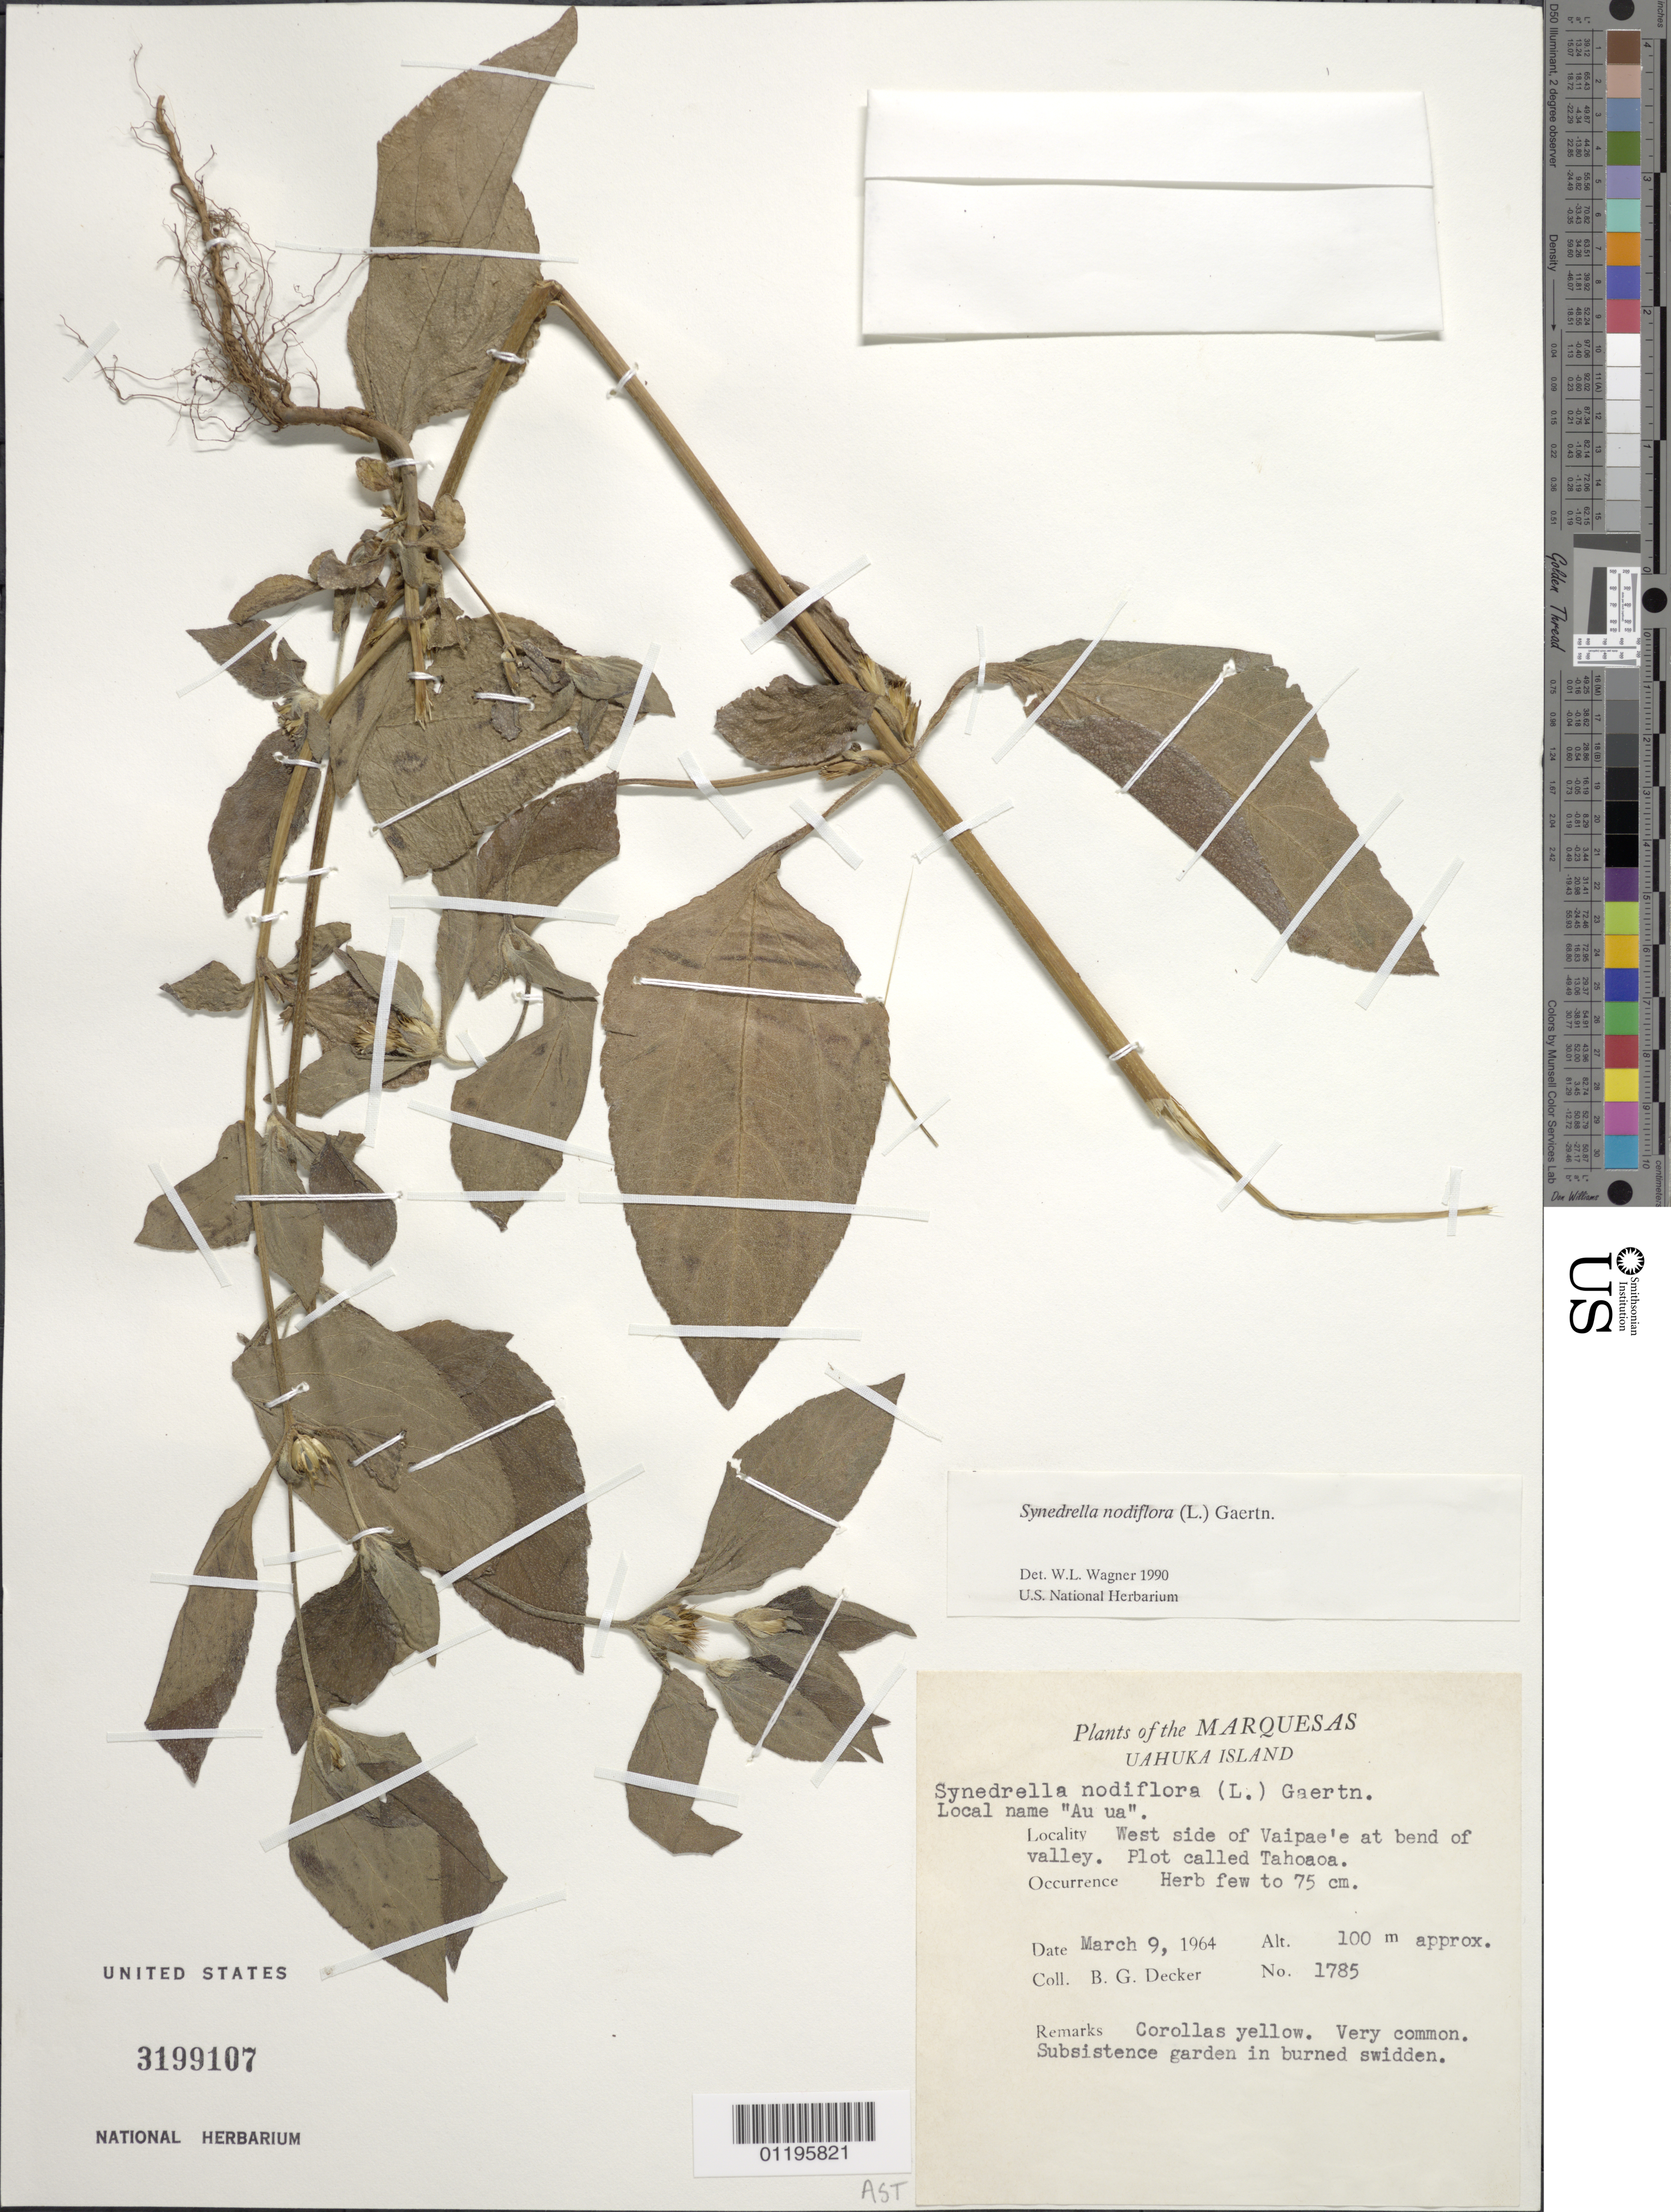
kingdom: Plantae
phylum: Tracheophyta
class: Magnoliopsida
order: Asterales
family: Asteraceae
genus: Synedrella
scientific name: Synedrella nodiflora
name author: (L.) Gaertn.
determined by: Wagner, W. L., (BOT), Smithsonian Institution - National Museum of Natural History (UNITED STATES)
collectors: B. G. Decker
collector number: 1785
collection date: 1964-03-09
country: French Polynesia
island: Ua Huka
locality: W side of Vaipae'e at bend in valley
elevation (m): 100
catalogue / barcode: US 3199107